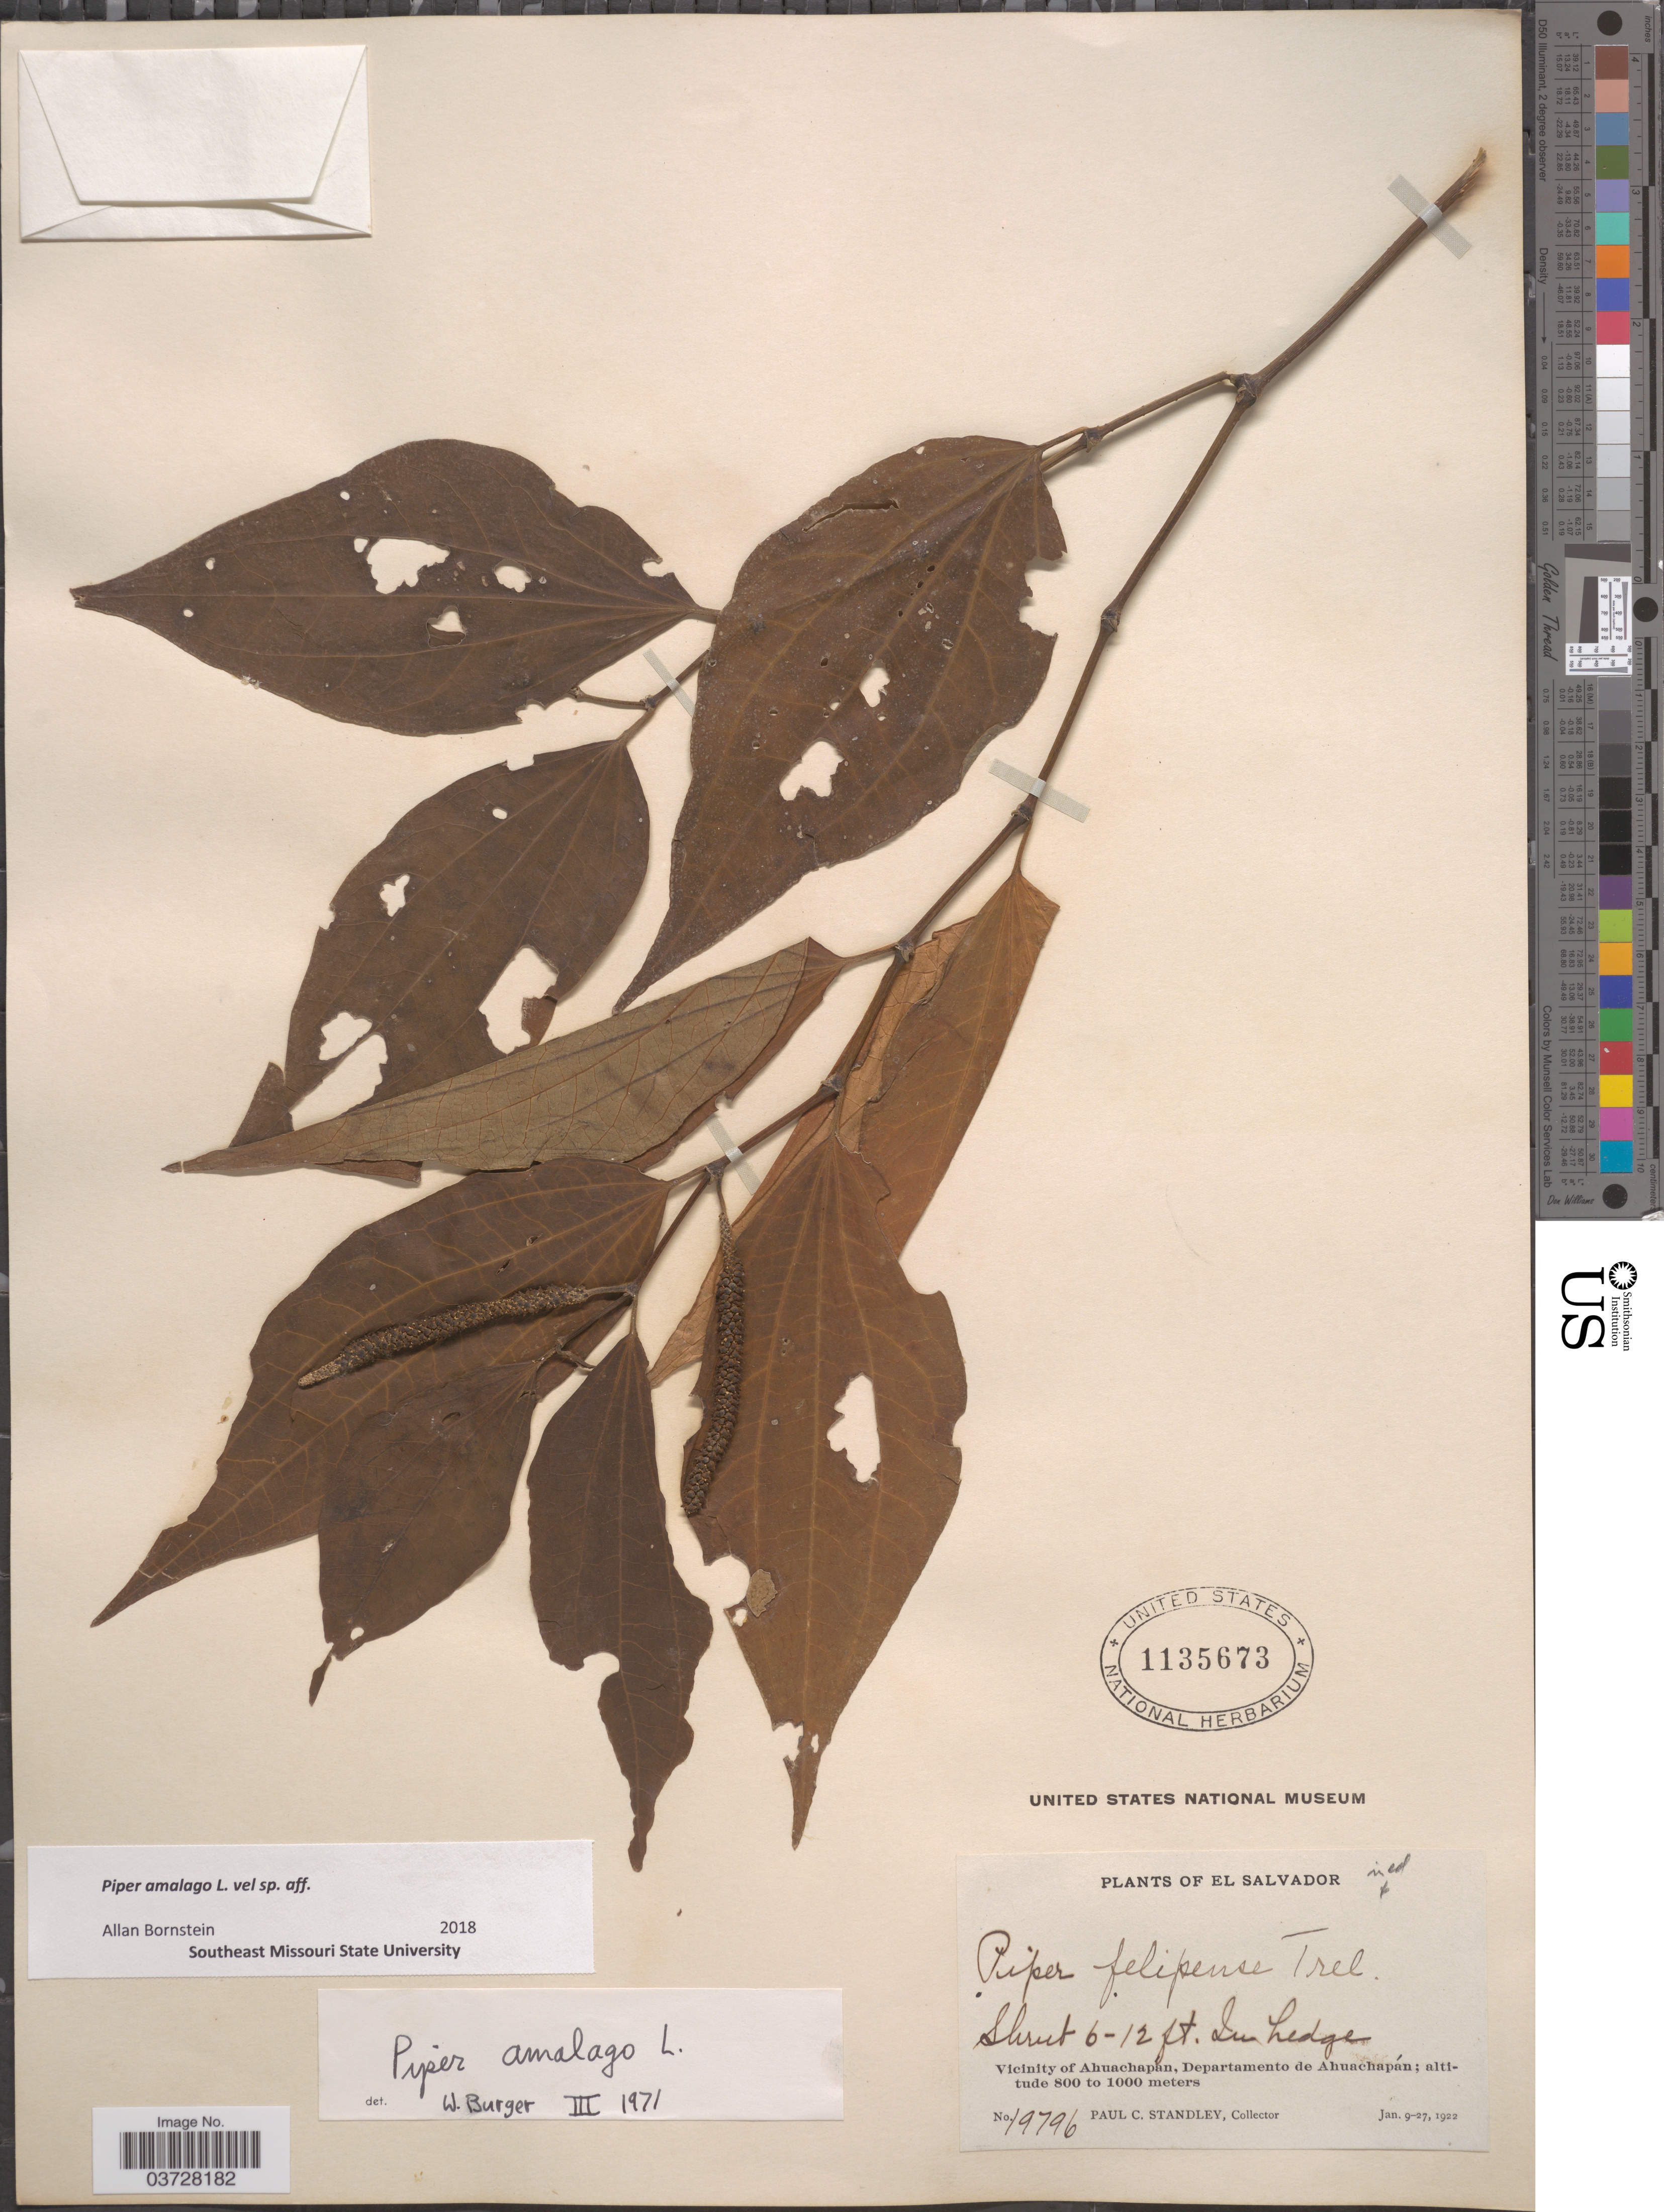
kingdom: Plantae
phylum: Tracheophyta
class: Magnoliopsida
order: Piperales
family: Piperaceae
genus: Piper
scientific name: Piper amalago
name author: L.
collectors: P. C. Standley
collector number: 19796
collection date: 1922-01-09/1922-01-27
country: El Salvador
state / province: Ahuachapan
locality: Vicinity of Ahuachapán, Departamento de Ahuachapán.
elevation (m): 800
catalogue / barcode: US 1135673